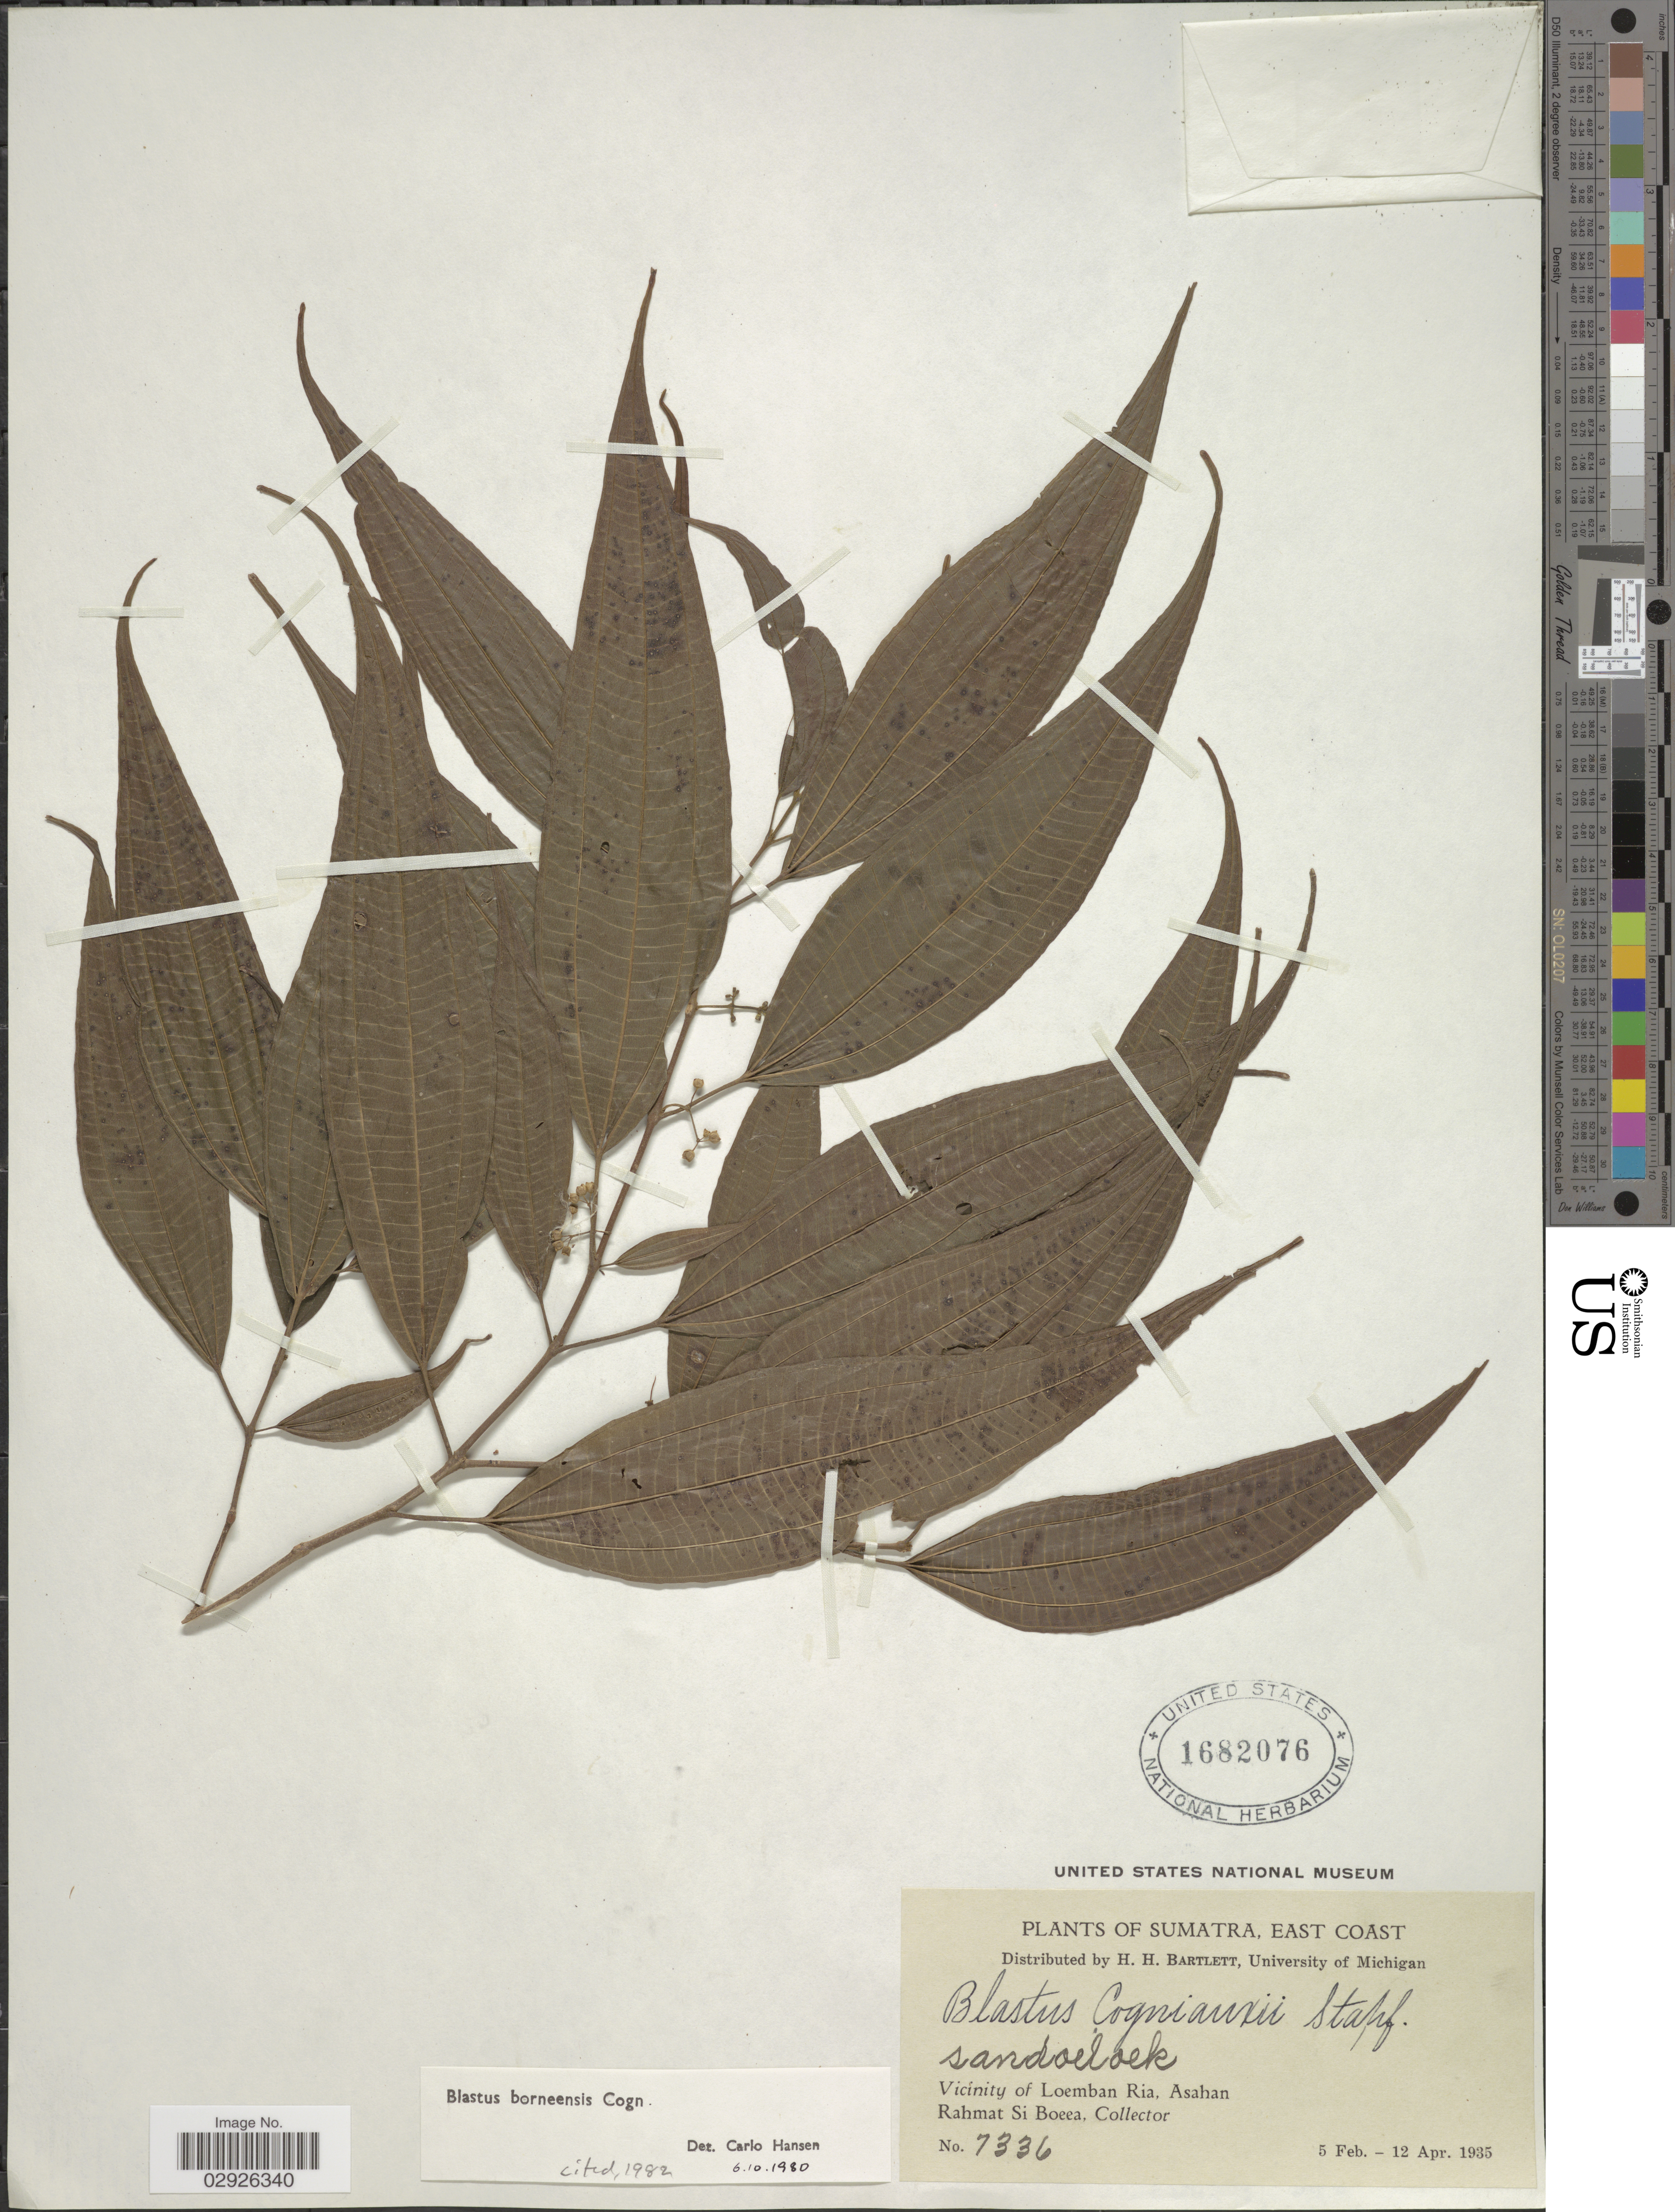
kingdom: Plantae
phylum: Tracheophyta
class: Magnoliopsida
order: Myrtales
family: Melastomataceae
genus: Blastus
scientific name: Blastus borneensis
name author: Cogn. ex Boerl.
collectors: Rahmat Si Boeea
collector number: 7336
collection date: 1935-02-05/1935-04-12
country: Indonesia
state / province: Sumatra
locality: East Coast, Vicinity of Loemban Ria, Asahan.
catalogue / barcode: US 1682076